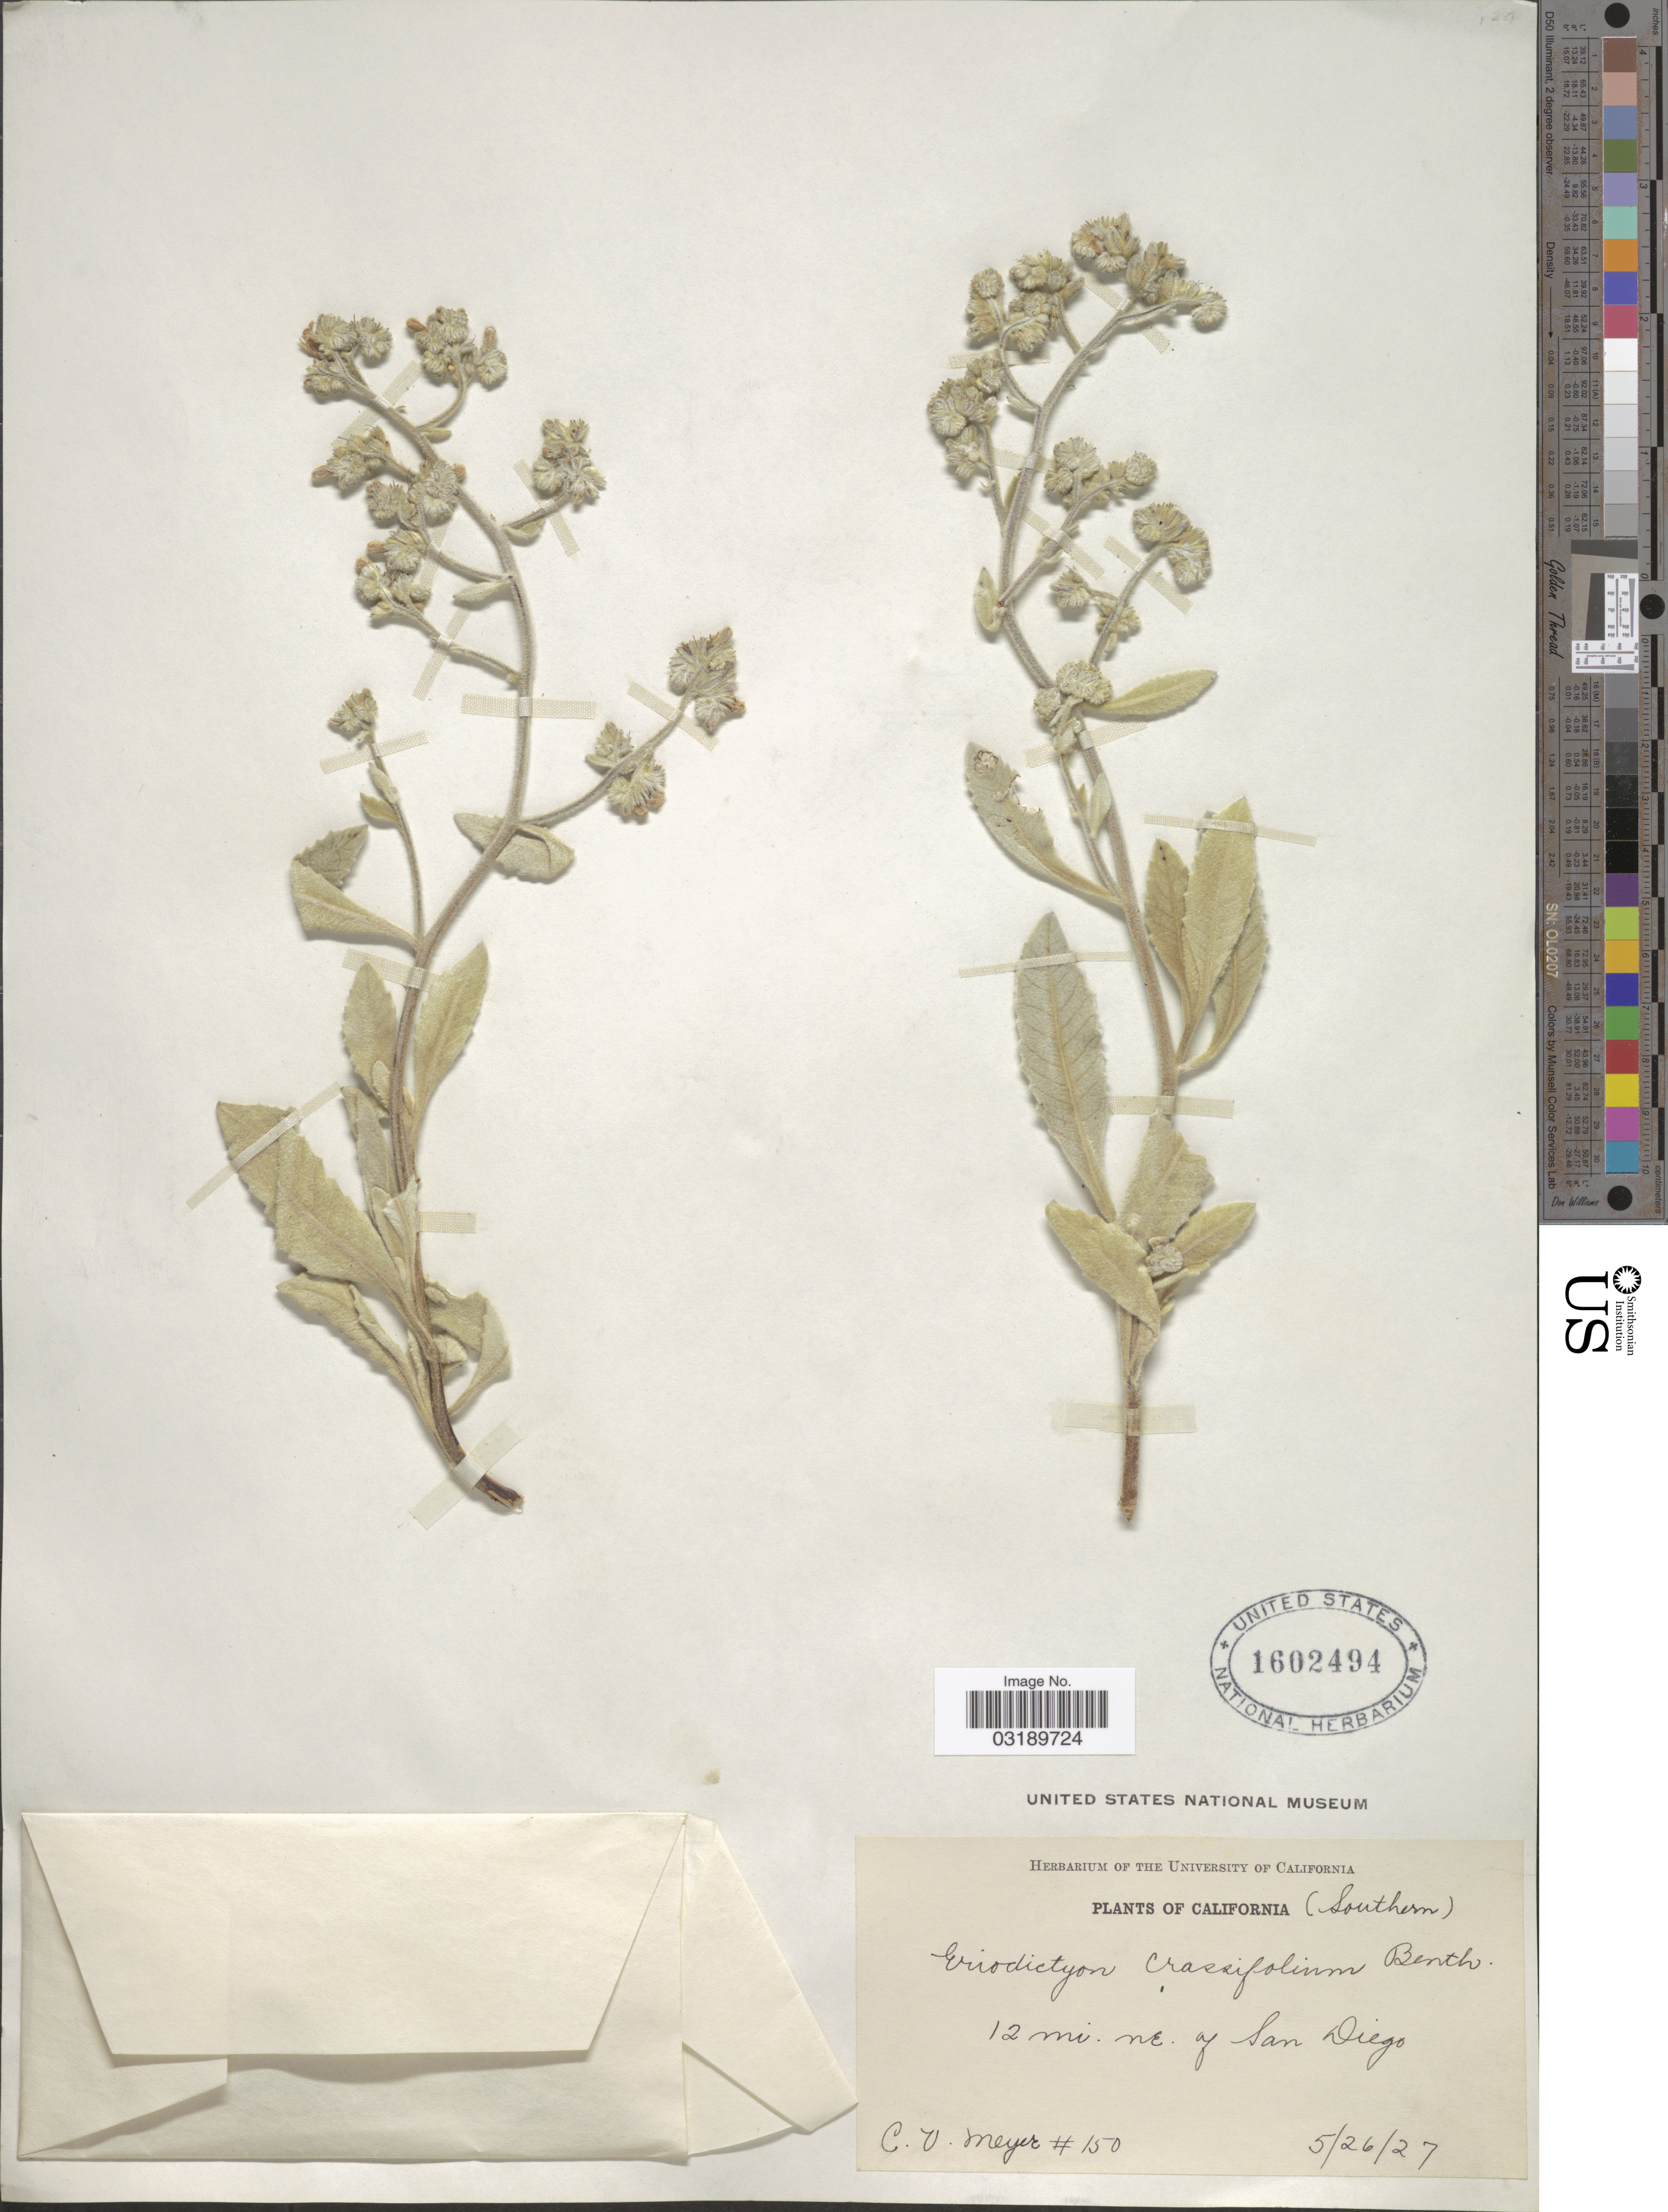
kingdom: Plantae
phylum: Tracheophyta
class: Magnoliopsida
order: Boraginales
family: Namaceae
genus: Eriodictyon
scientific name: Eriodictyon crassifolium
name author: Benth.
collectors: C. V. Meyer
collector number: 150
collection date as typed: Transcribed d/m/y: 26/5/27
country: United States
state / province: California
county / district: San Diego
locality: (Southern). 12 mi. NE. of San Diego.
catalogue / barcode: US 1602494